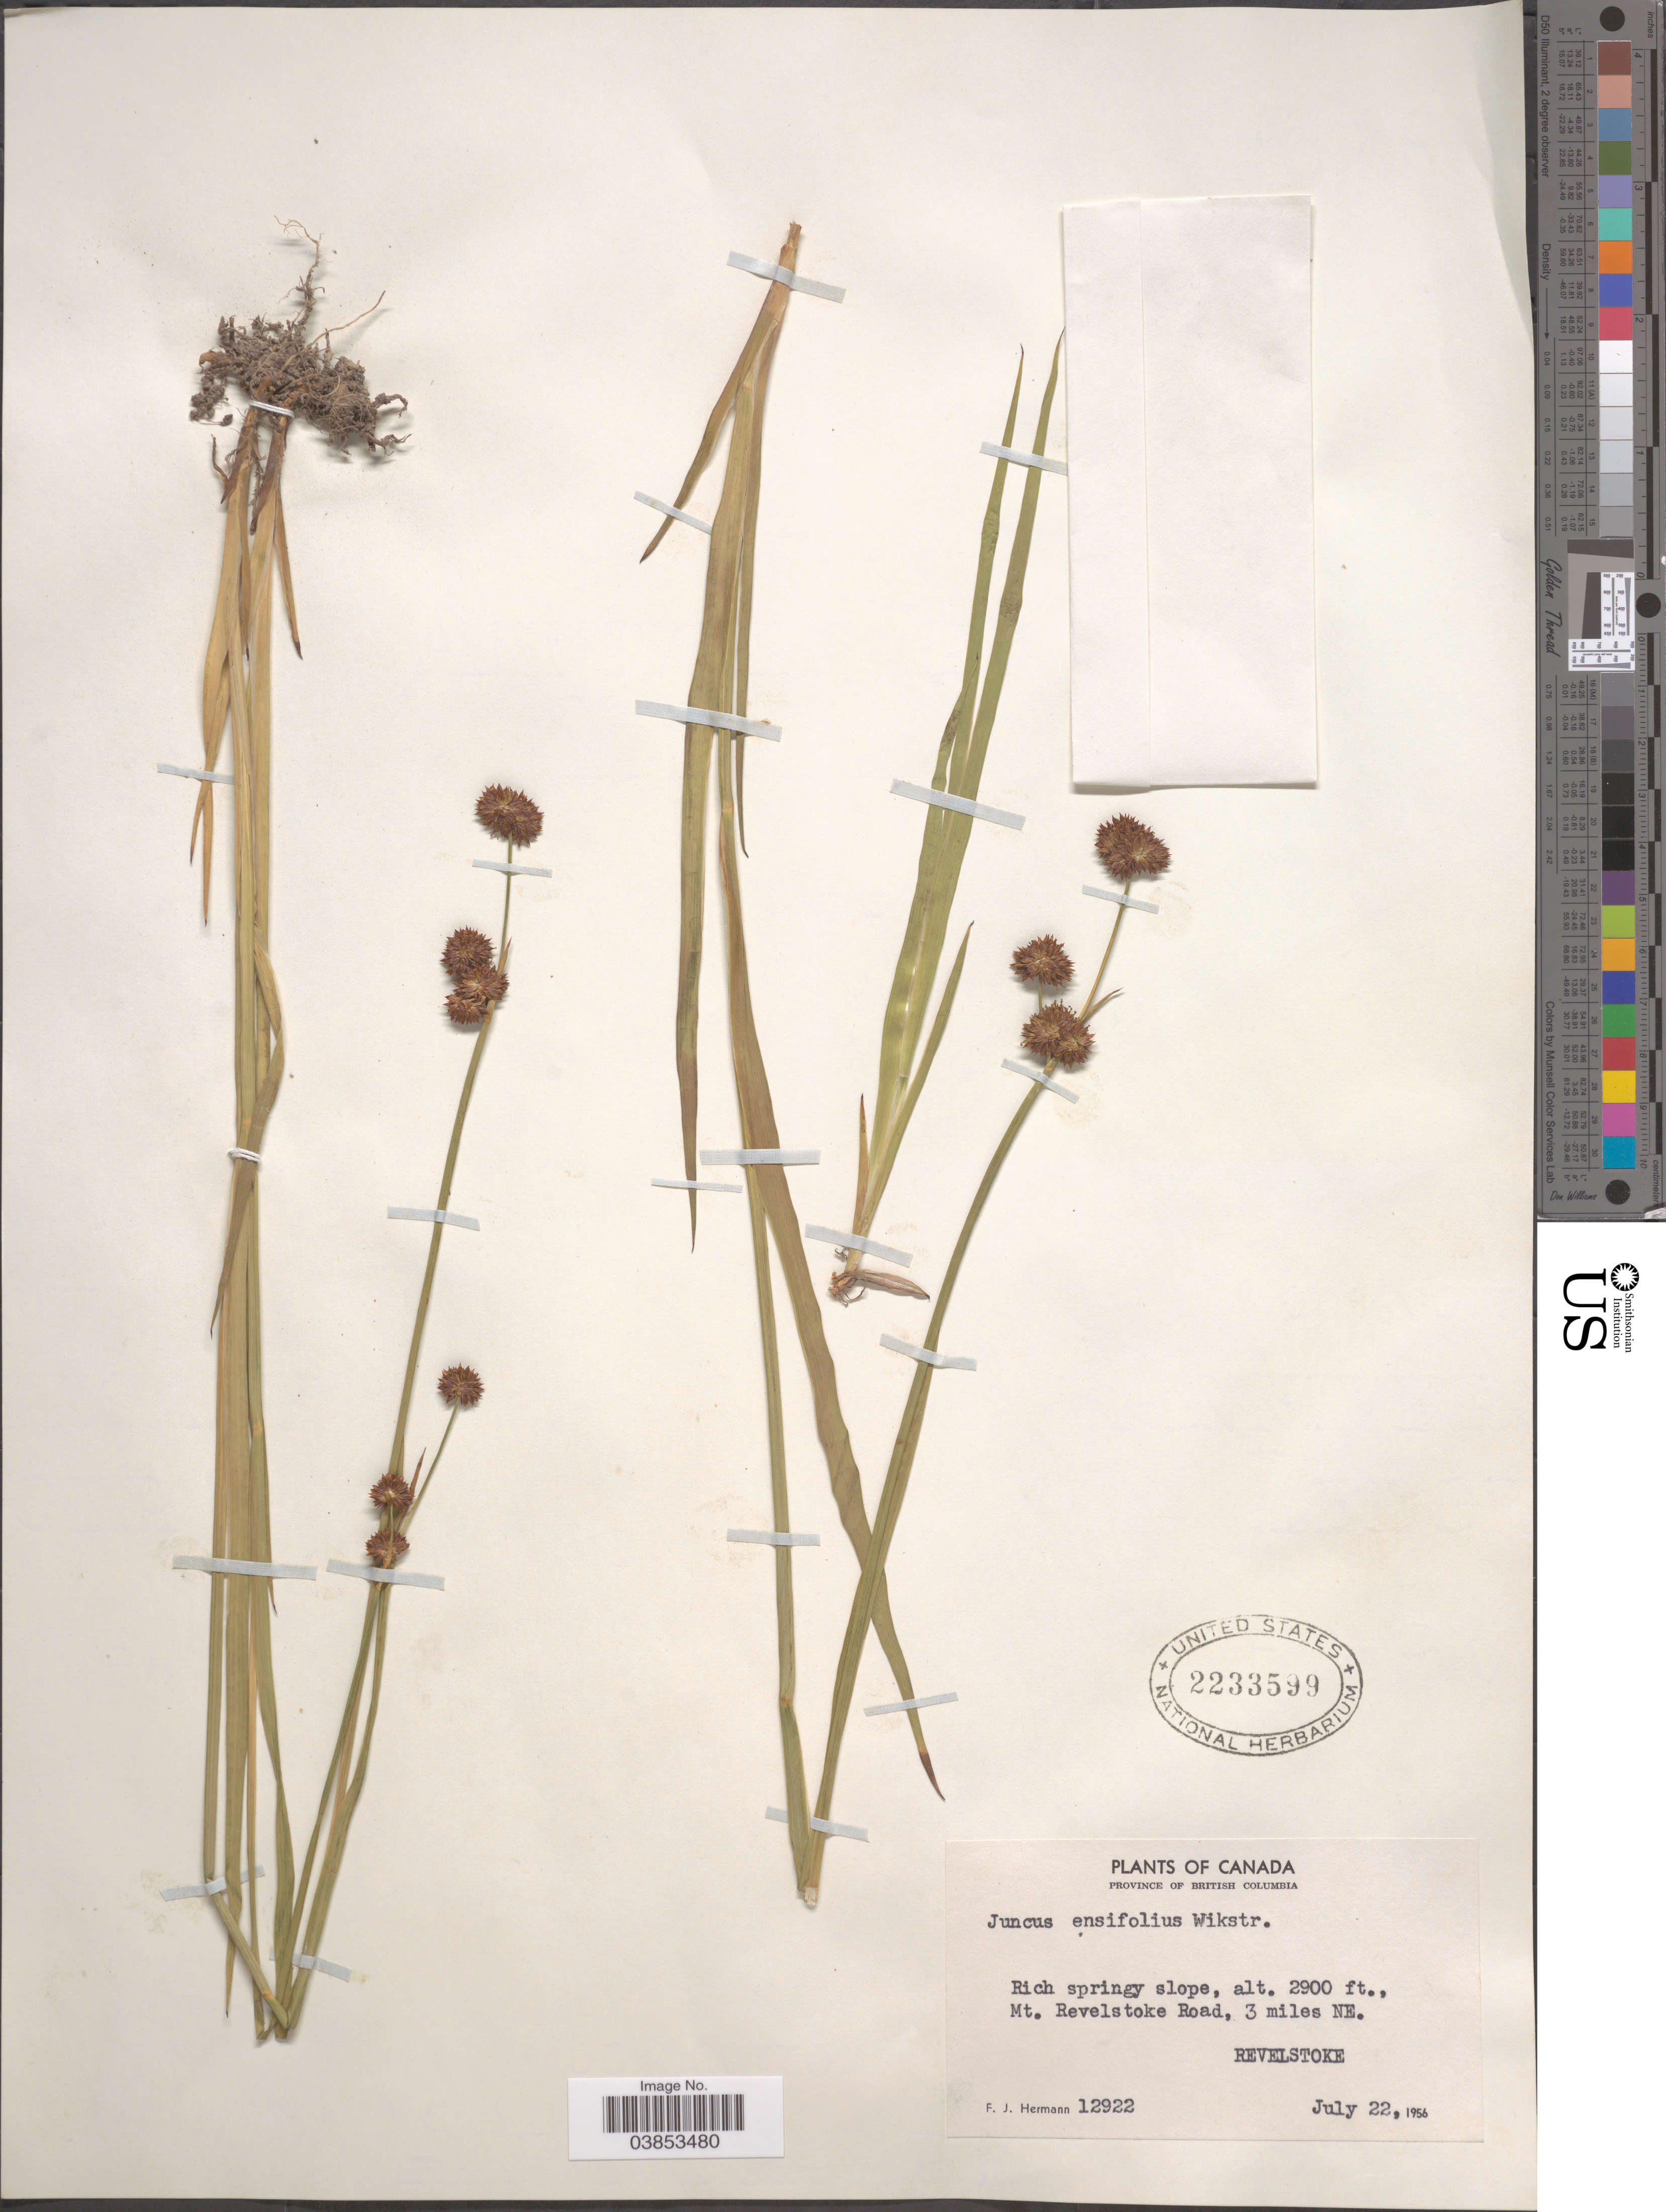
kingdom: Plantae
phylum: Tracheophyta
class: Liliopsida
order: Poales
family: Juncaceae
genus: Juncus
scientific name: Juncus ensifolius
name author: Wikstr.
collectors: F. J. Hermann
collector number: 12922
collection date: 1956-07-22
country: Canada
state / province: British Columbia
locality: Mt. Revelstoke Road, 3 miles NE. Revelstoke.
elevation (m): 884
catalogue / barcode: US 2233599